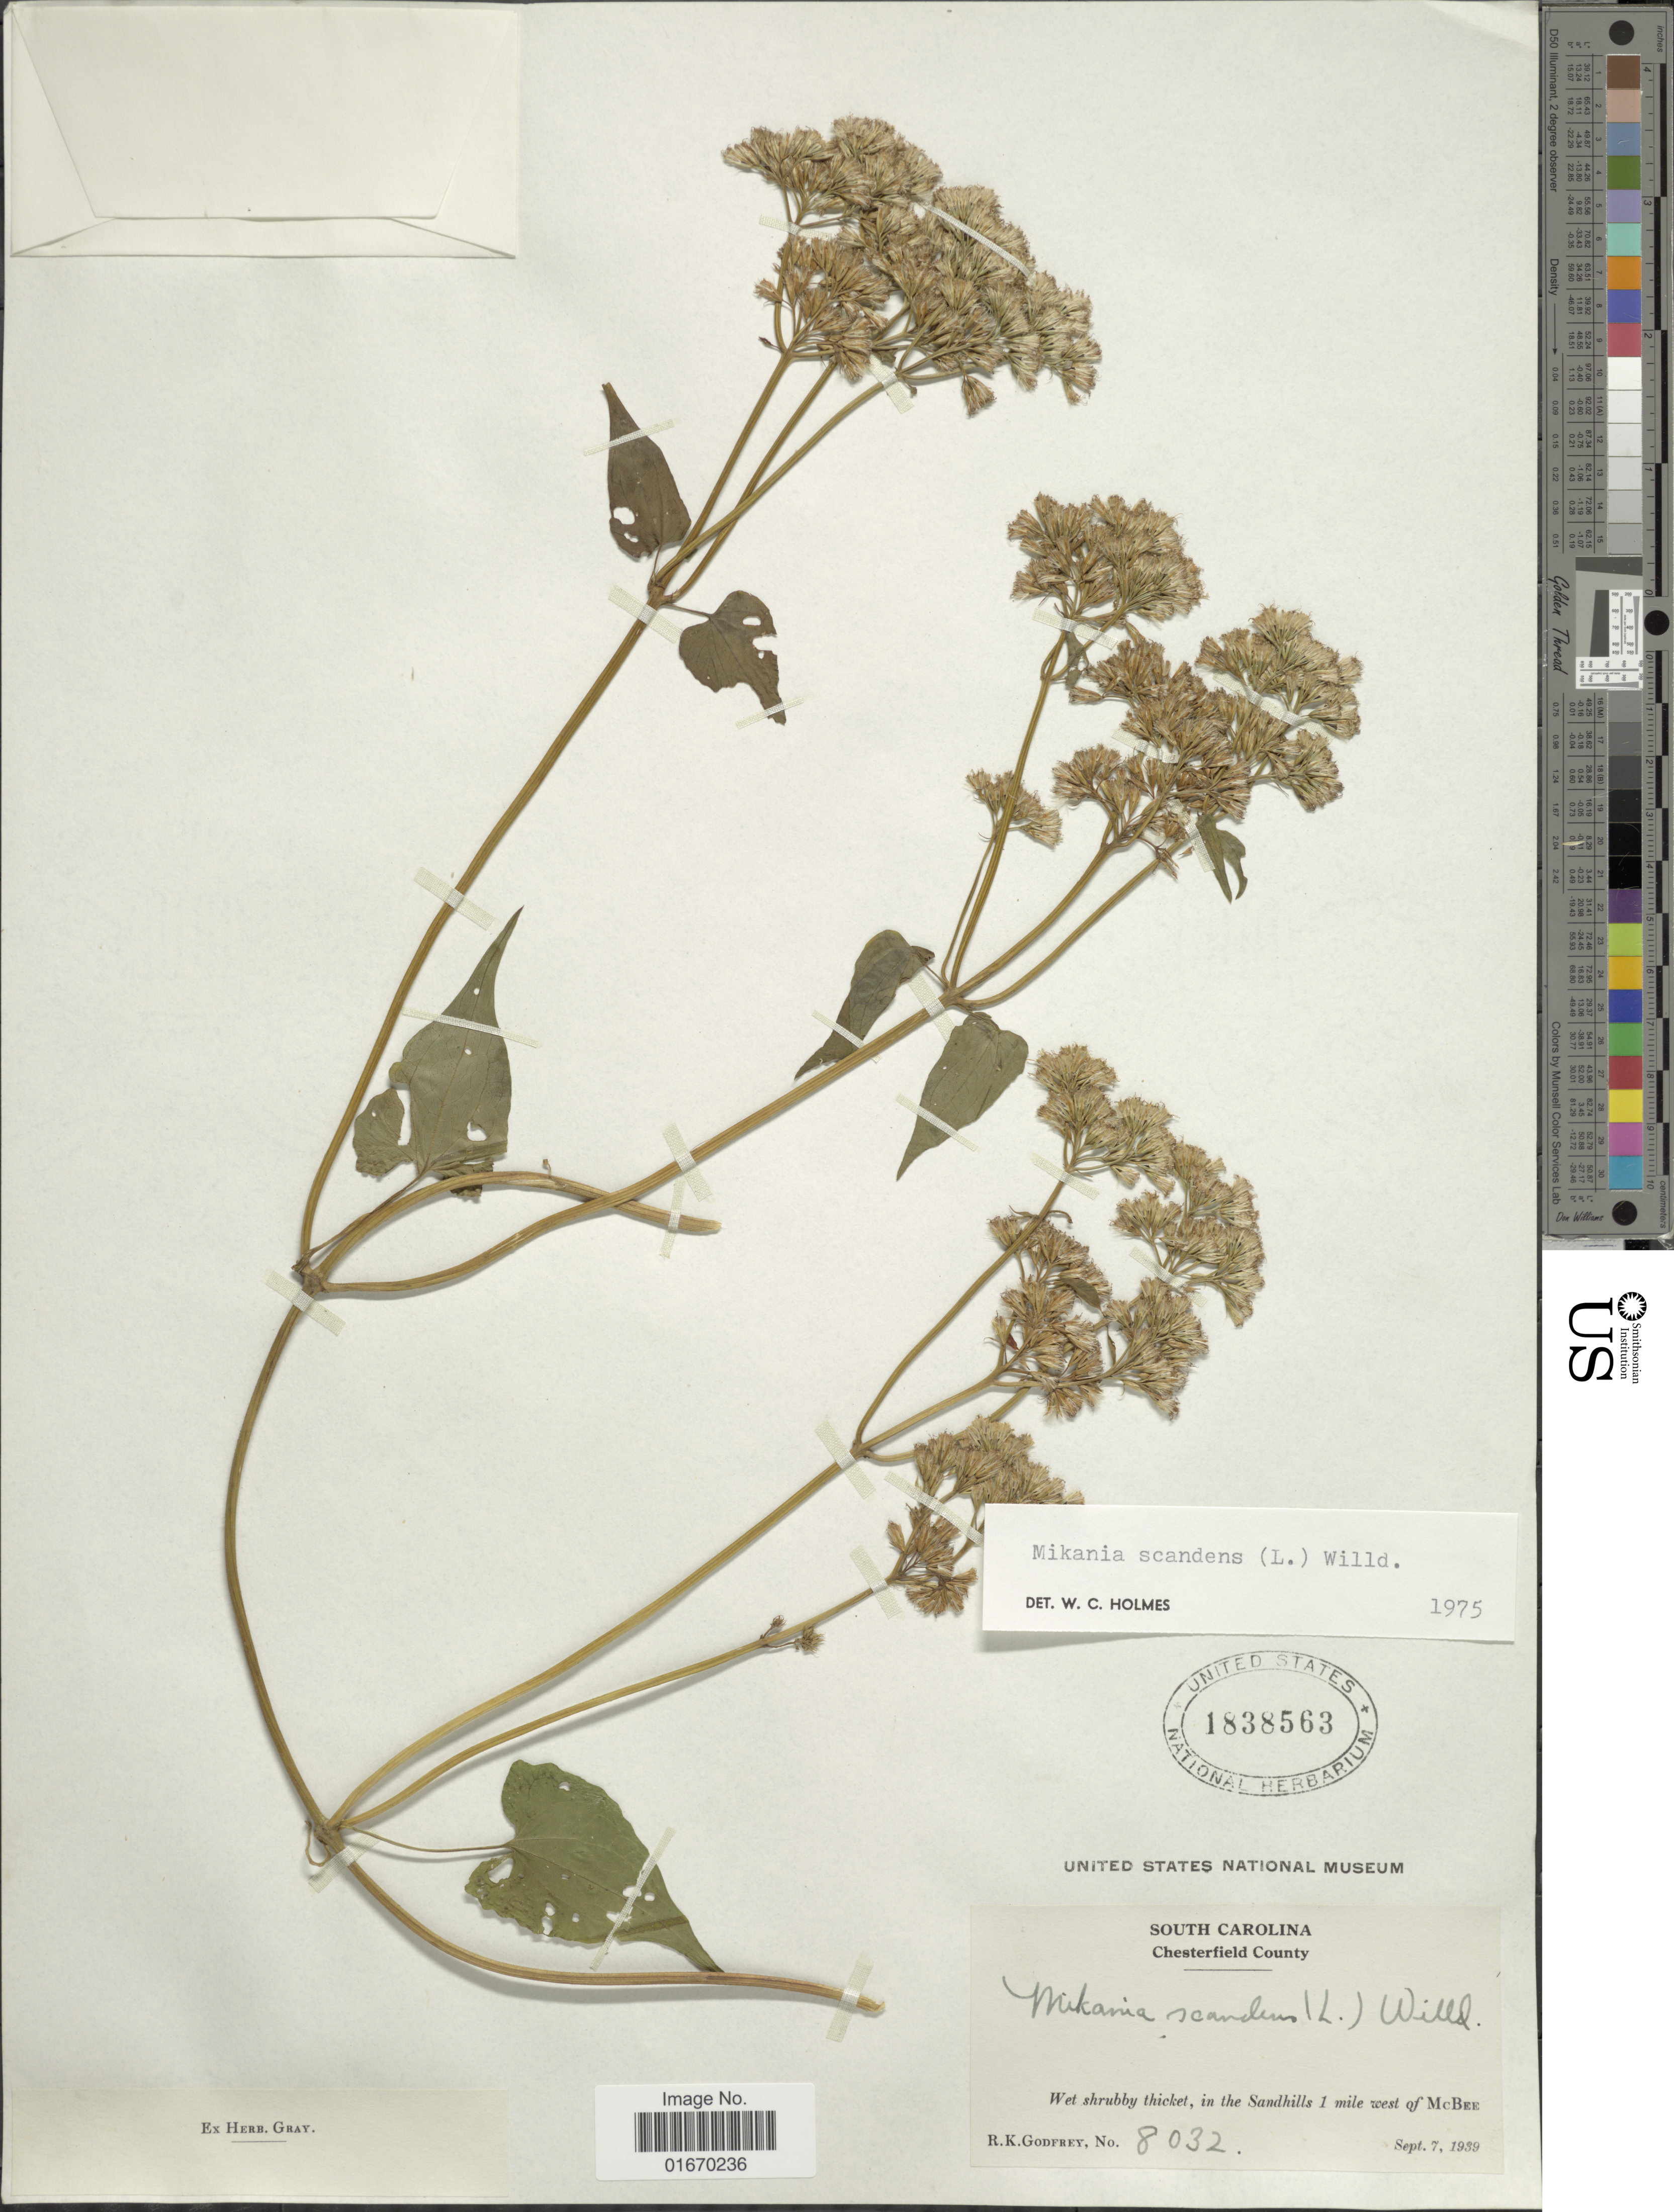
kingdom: Plantae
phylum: Tracheophyta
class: Magnoliopsida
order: Asterales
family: Asteraceae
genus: Mikania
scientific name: Mikania scandens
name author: (L.) Willd.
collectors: R. K. Godfrey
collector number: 8032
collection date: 1939-09-07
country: United States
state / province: South Carolina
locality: Chesterfield County, in the Sandhills 1 mile west of McBee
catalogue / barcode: US 1838563